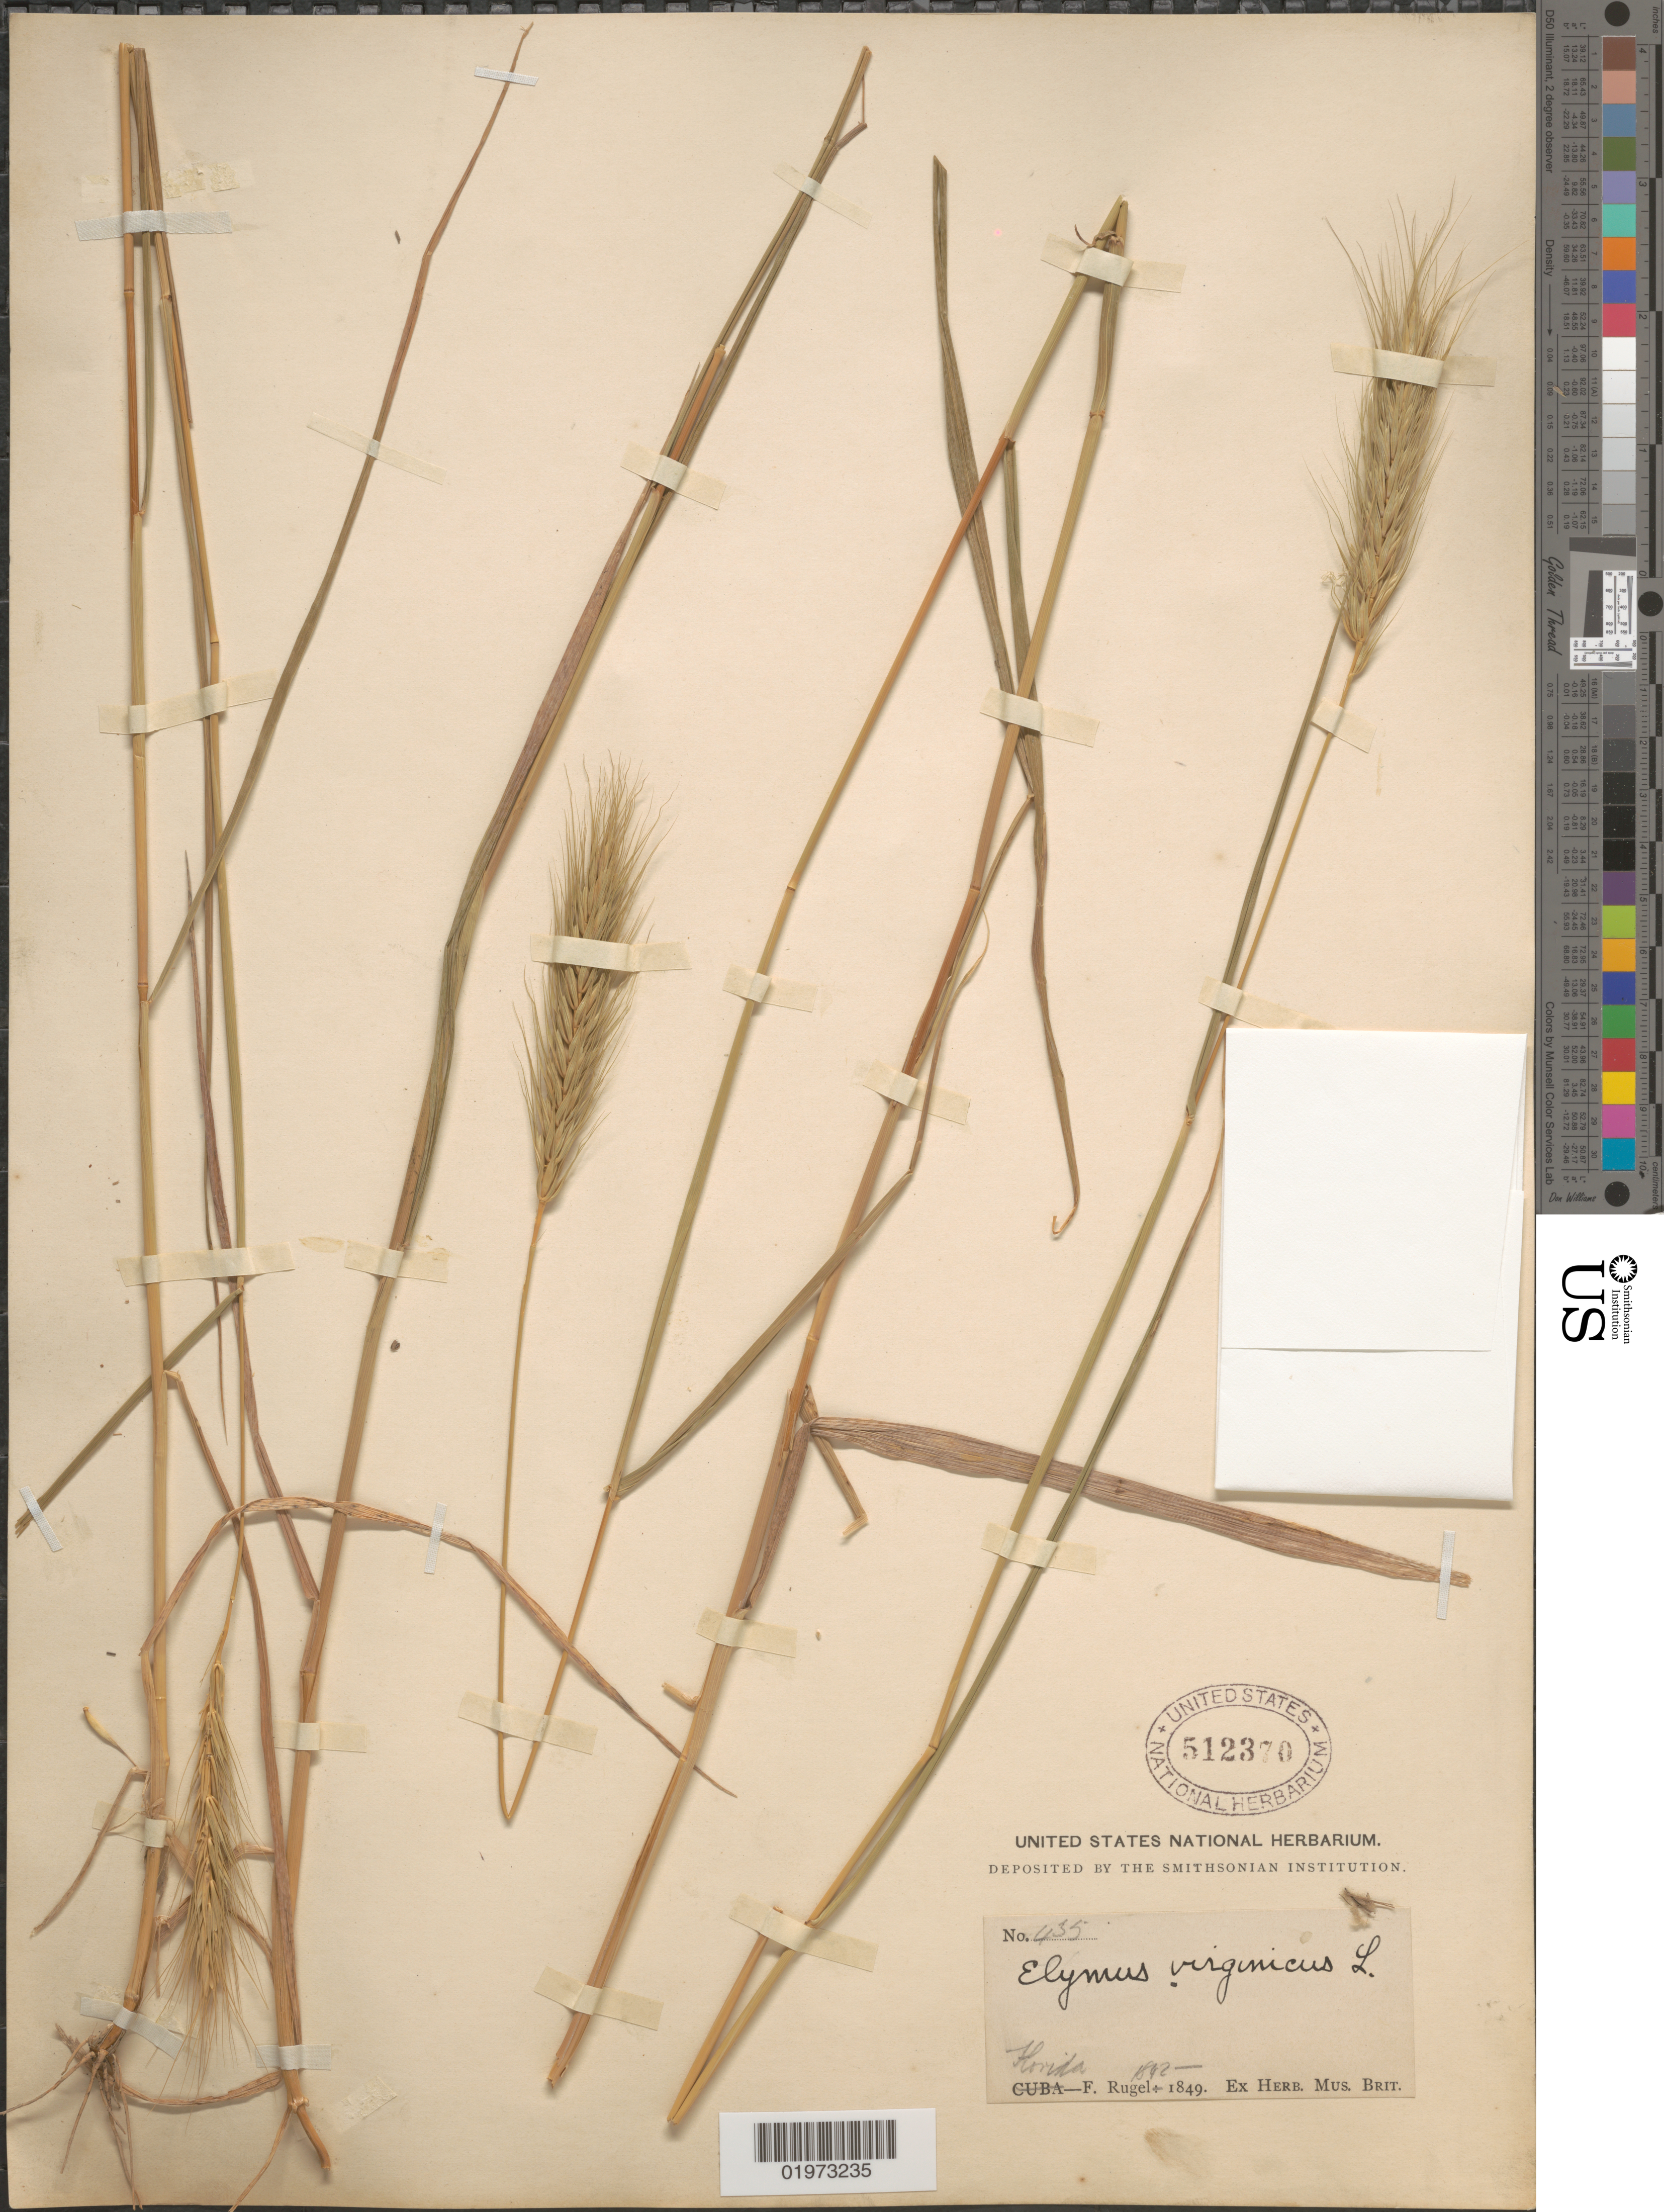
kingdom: Plantae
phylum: Tracheophyta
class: Liliopsida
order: Poales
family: Poaceae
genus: Elymus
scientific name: Elymus virginicus var. virginicus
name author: L.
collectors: F. Rugel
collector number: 435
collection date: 1842/1849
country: United States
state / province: Florida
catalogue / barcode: US 512370